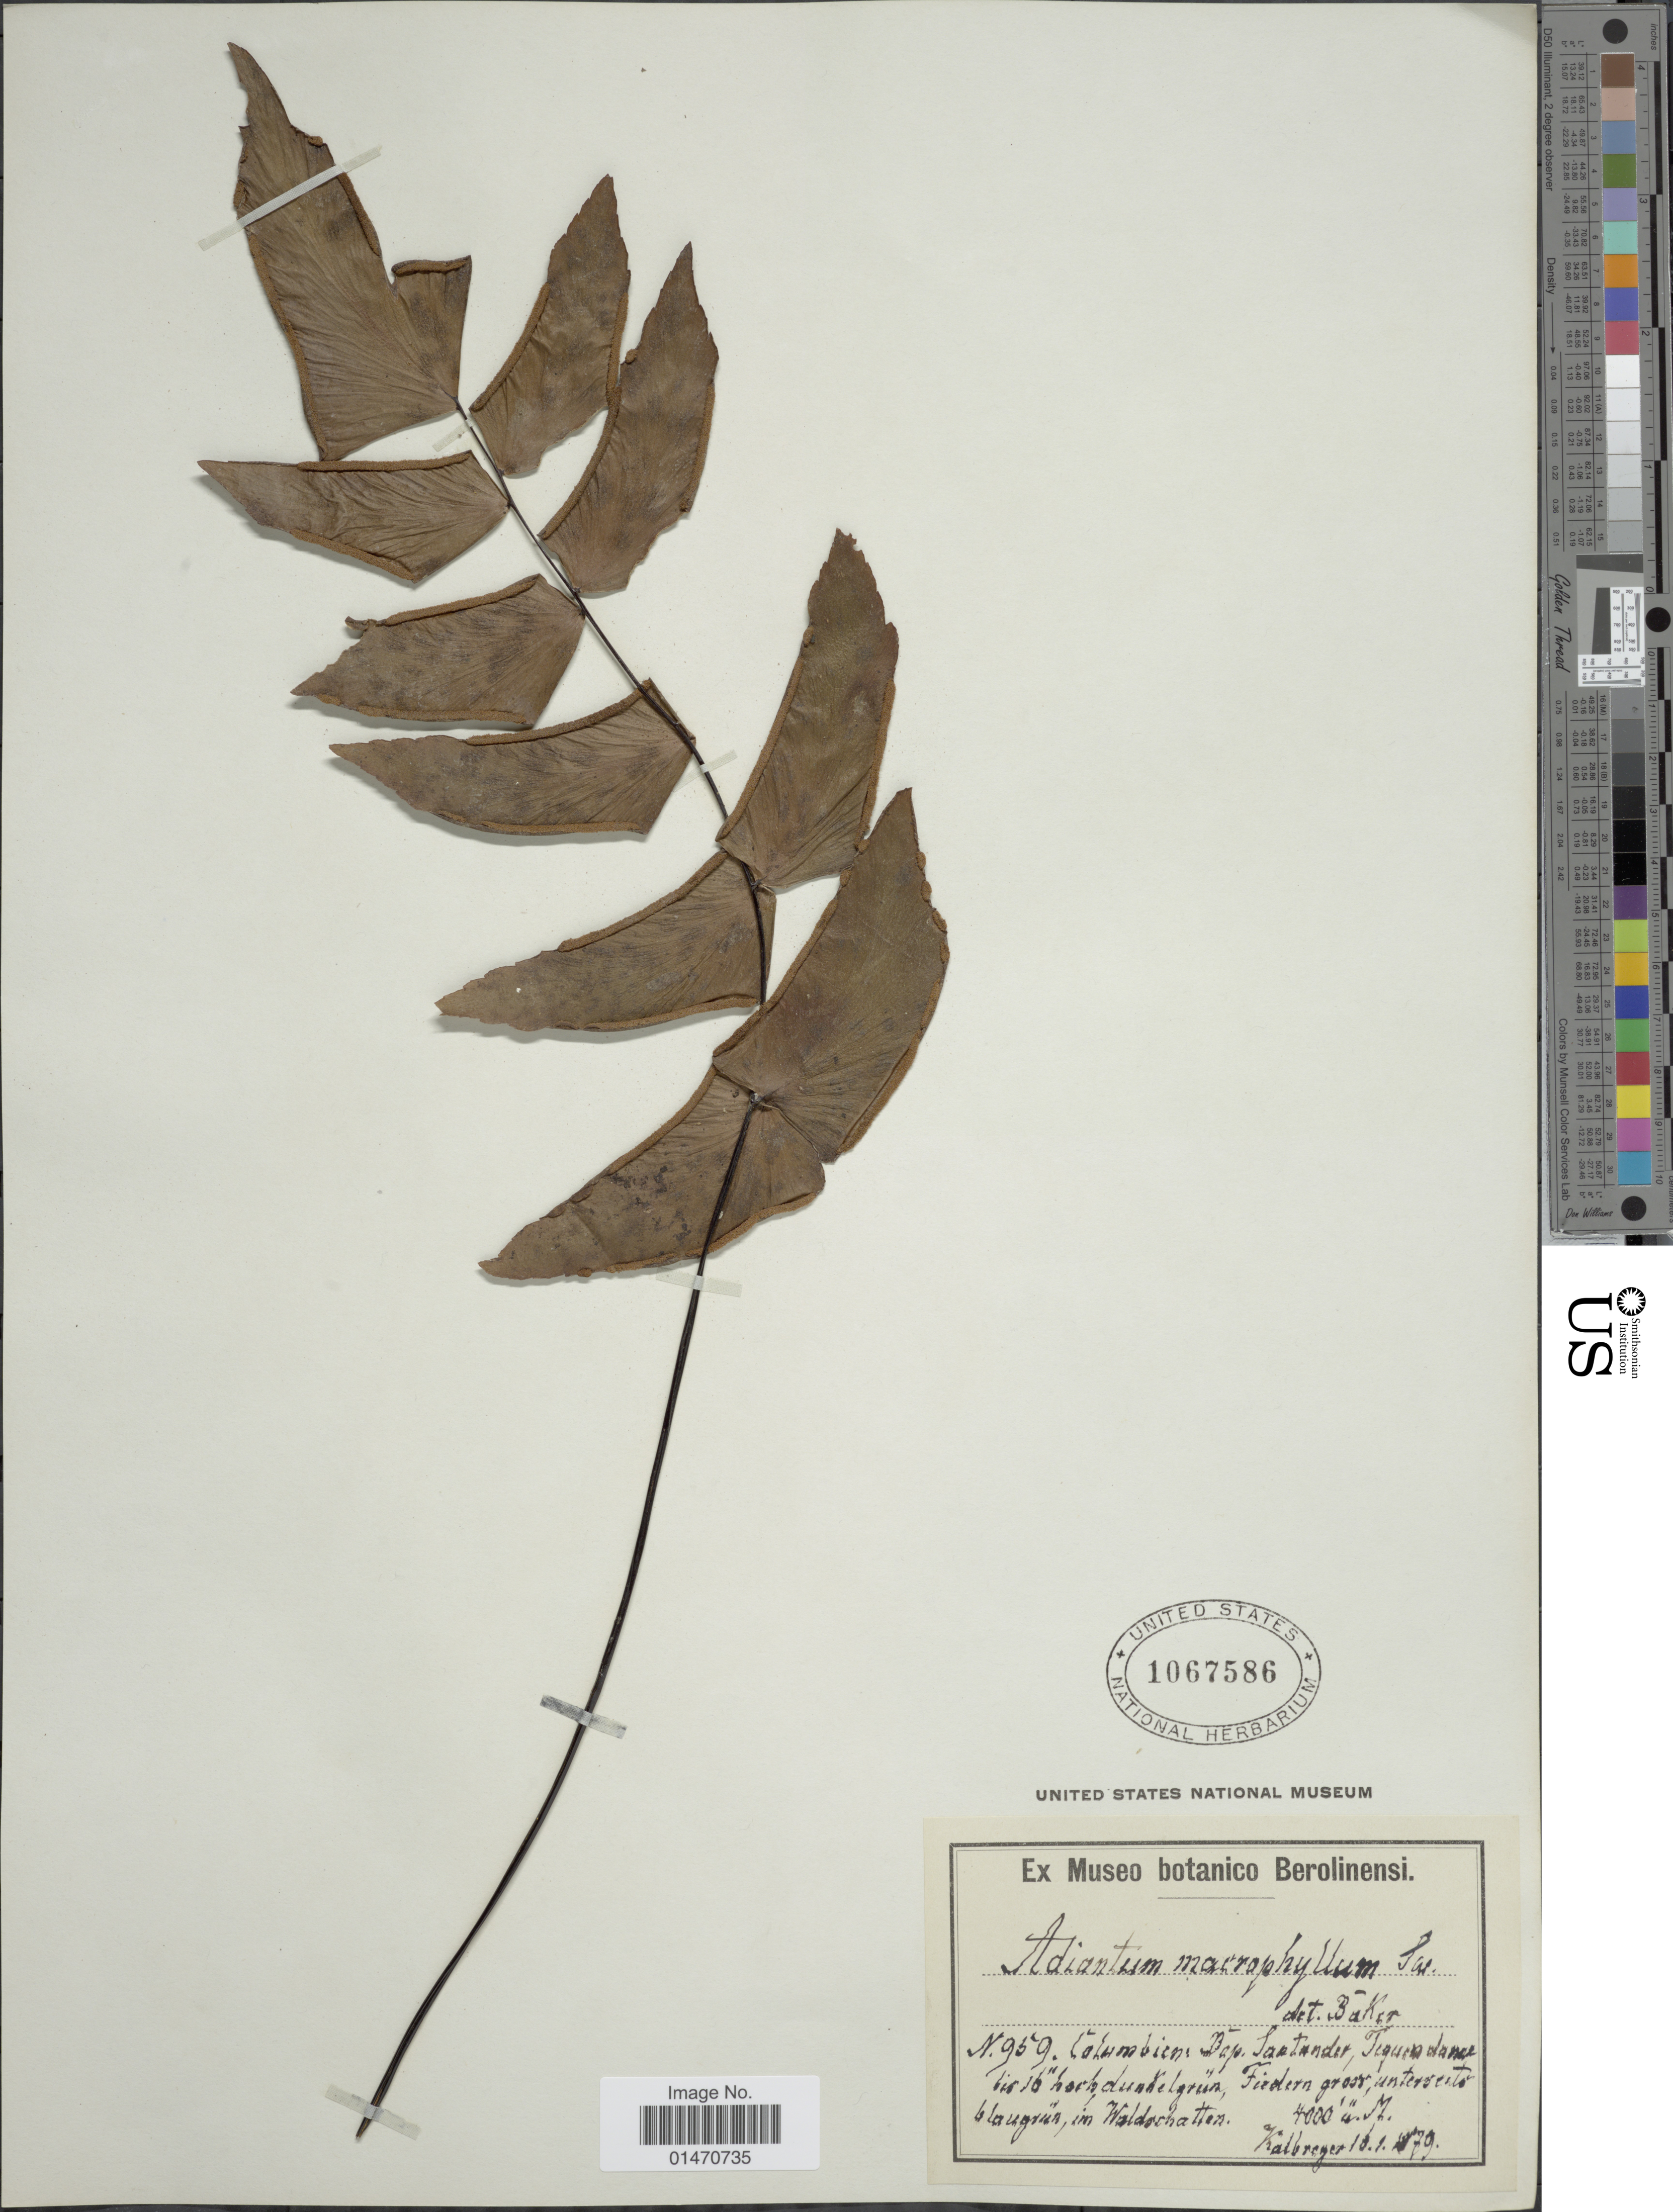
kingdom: Plantae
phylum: Tracheophyta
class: Polypodiopsida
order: Polypodiales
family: Pteridaceae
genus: Adiantum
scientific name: Adiantum macrophyllum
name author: Sw.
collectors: -. Kalbreyer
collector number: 959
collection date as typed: Transcribed d/m/y: 16/1/79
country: Colombia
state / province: Santander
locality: Columbien, Dep. Santander, Tequendama.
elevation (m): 1219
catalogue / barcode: US 1067586